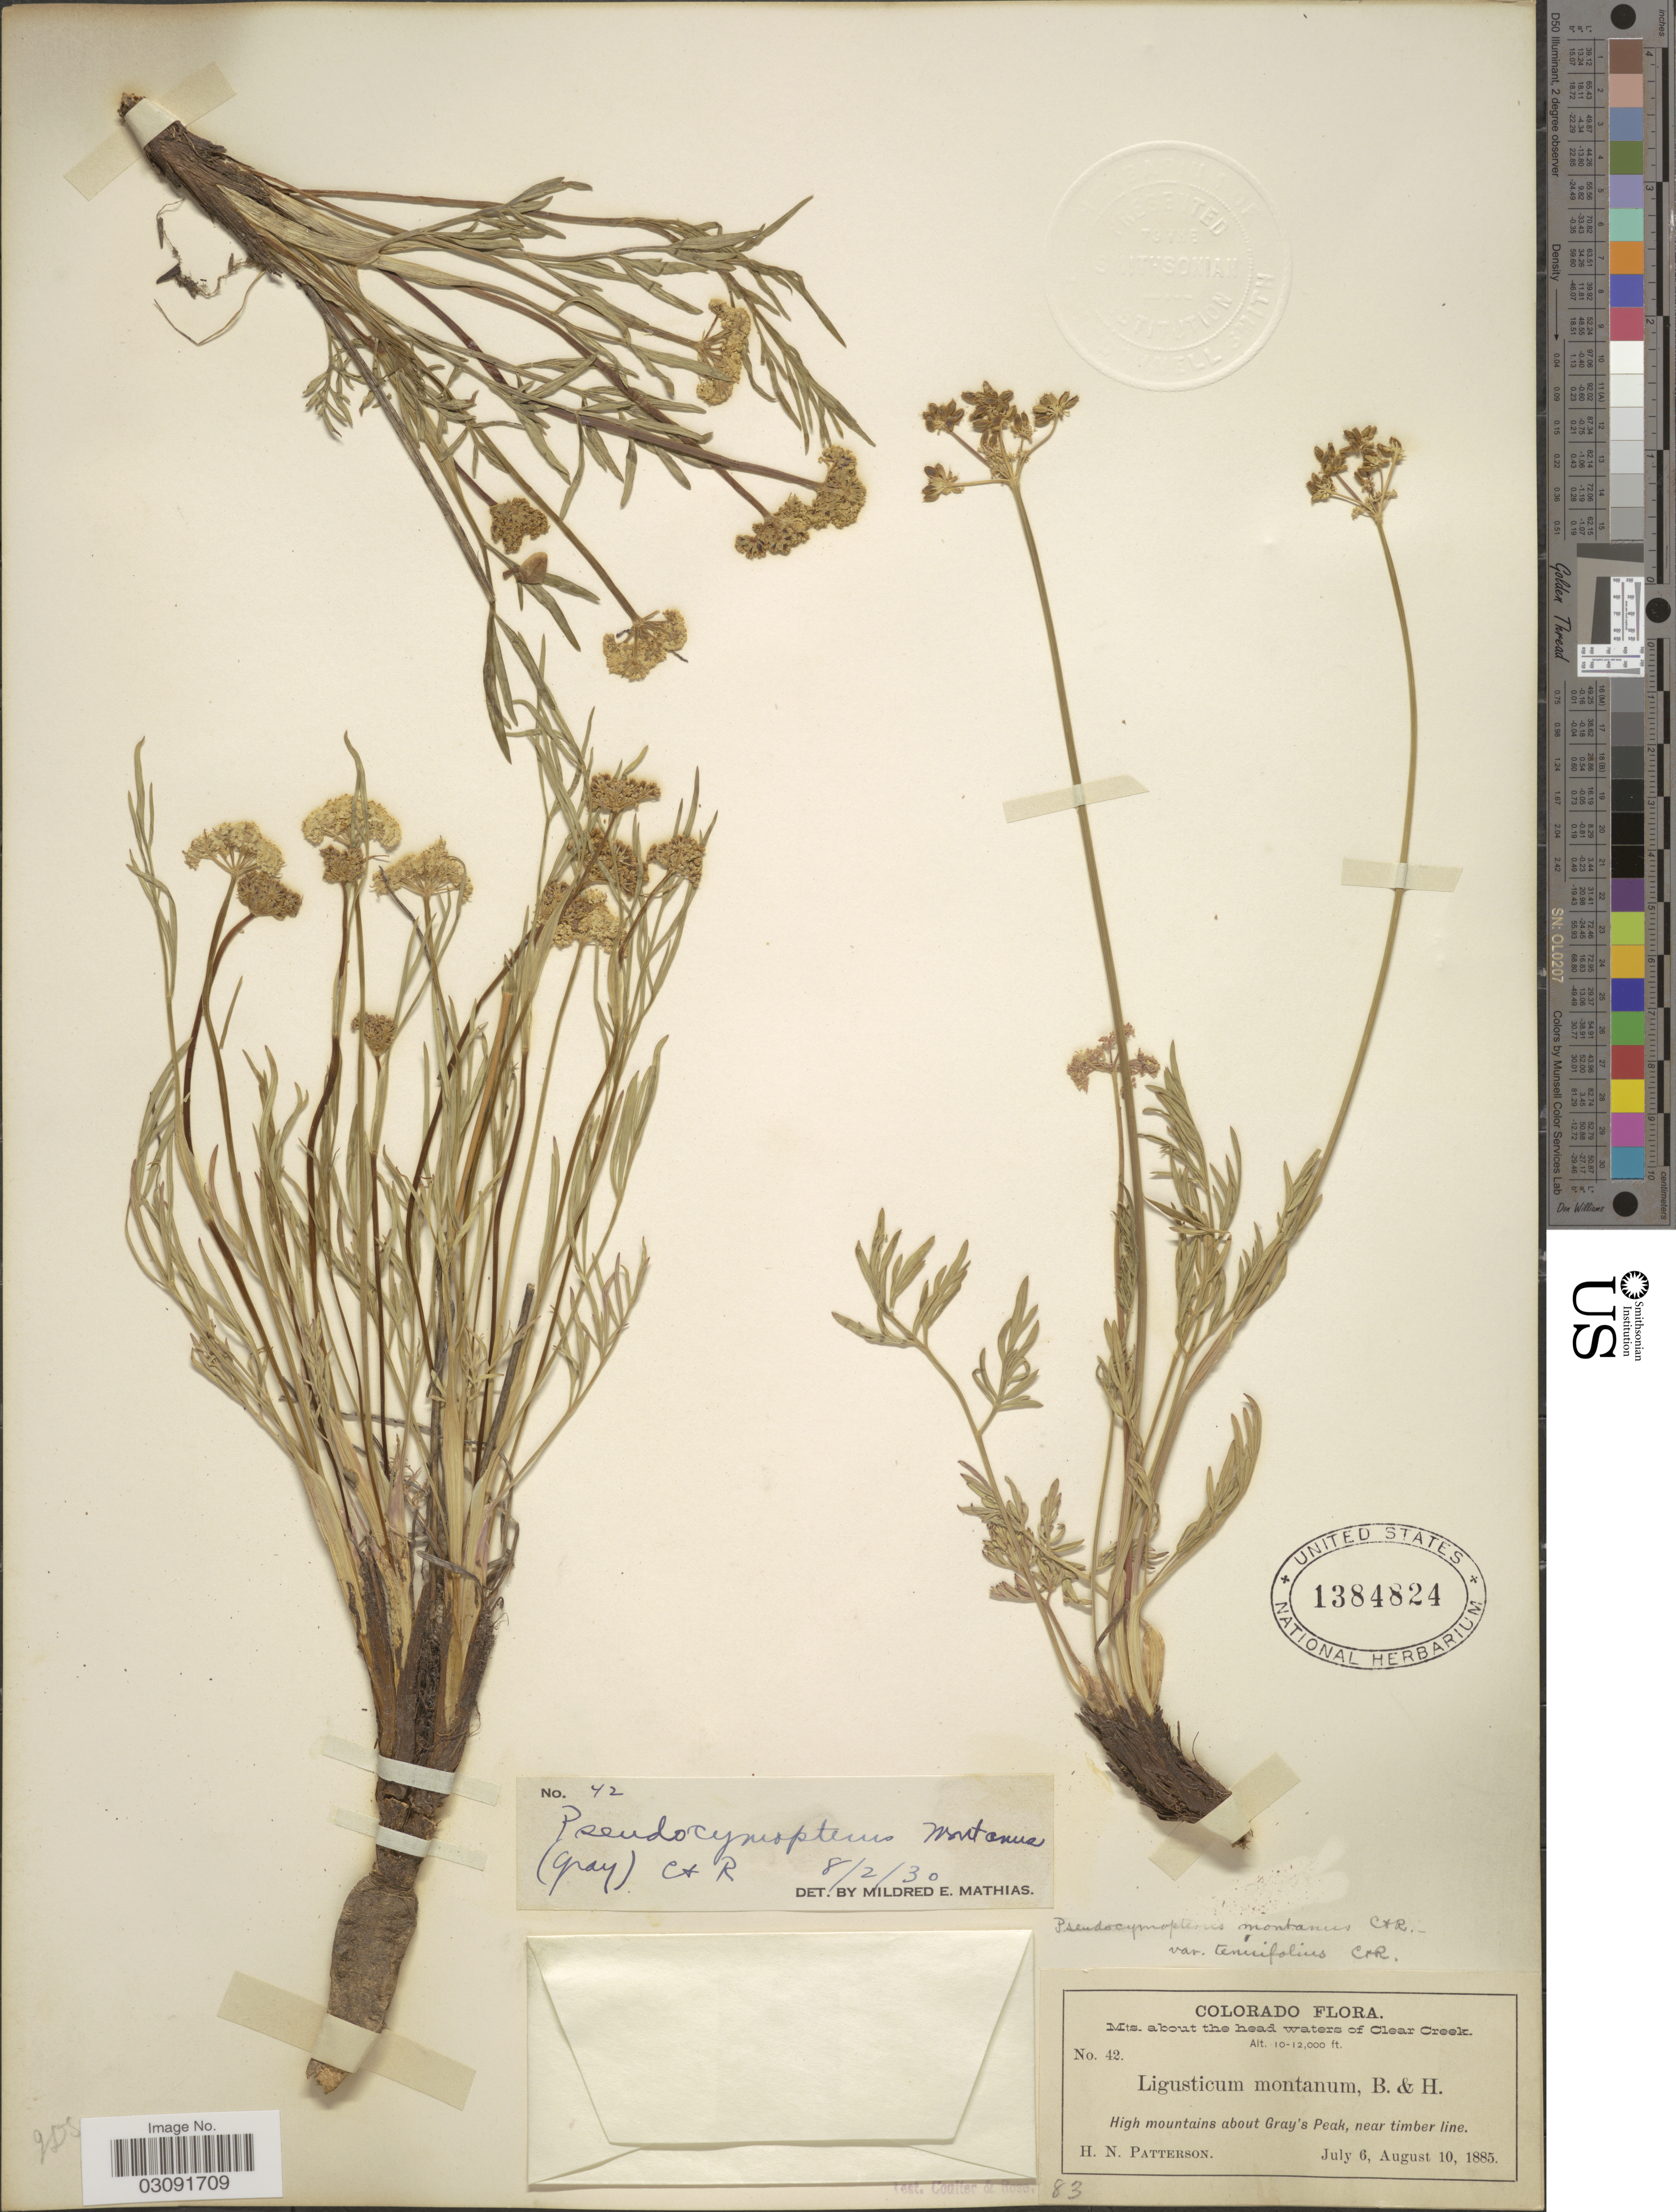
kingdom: Plantae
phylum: Tracheophyta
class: Magnoliopsida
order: Apiales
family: Apiaceae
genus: Pseudocymopterus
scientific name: Pseudocymopterus montanus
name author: (A. Gray) J.M. Coult. & Rose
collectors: H. N. Patterson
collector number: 42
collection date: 1885-07-06/1885-08-10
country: United States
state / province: Colorado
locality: Mts. about the head waters of Clear Creek, High mountains about Gray's Peak, near timber line.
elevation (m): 3048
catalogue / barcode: US 1384824